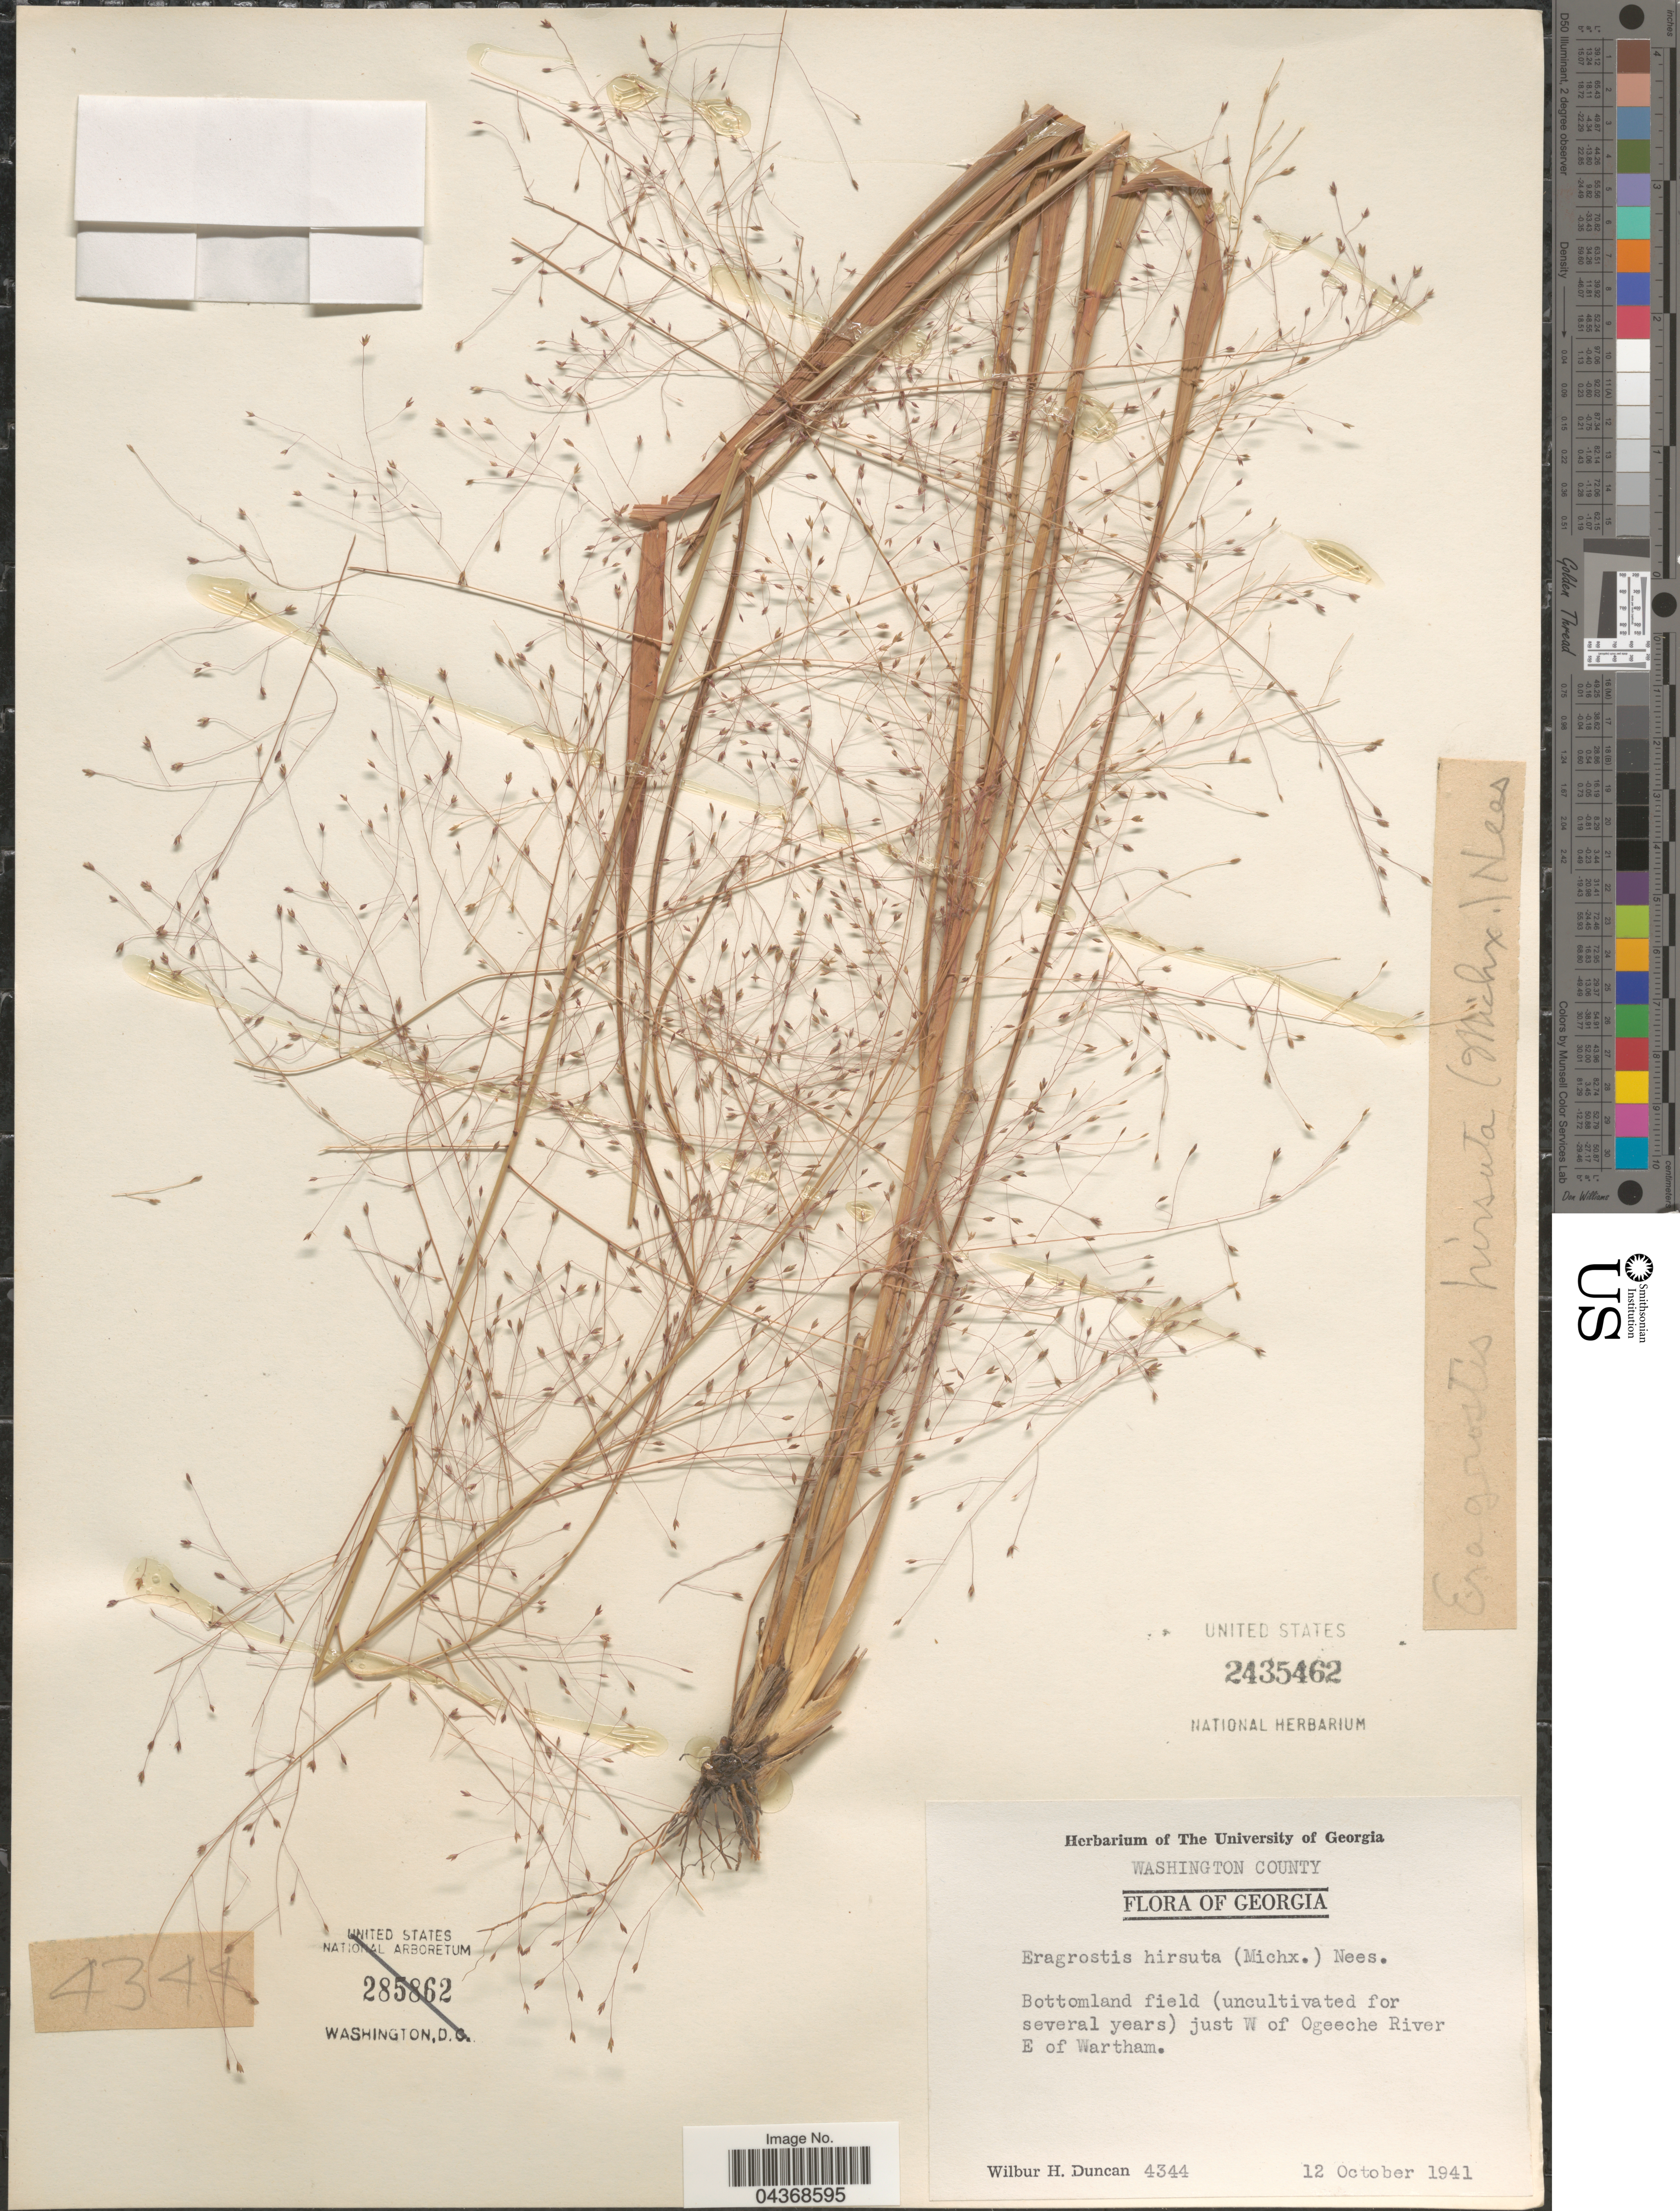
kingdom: Plantae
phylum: Tracheophyta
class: Liliopsida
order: Poales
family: Poaceae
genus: Eragrostis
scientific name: Eragrostis hirsuta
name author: (Michx.) Nees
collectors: W. H. Duncan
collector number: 4344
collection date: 1941-10-12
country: United States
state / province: Georgia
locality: Washington County. Bottomland field (uncultivated for several years) just W of Ogeeche River E of Wartham.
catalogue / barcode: US 2435462